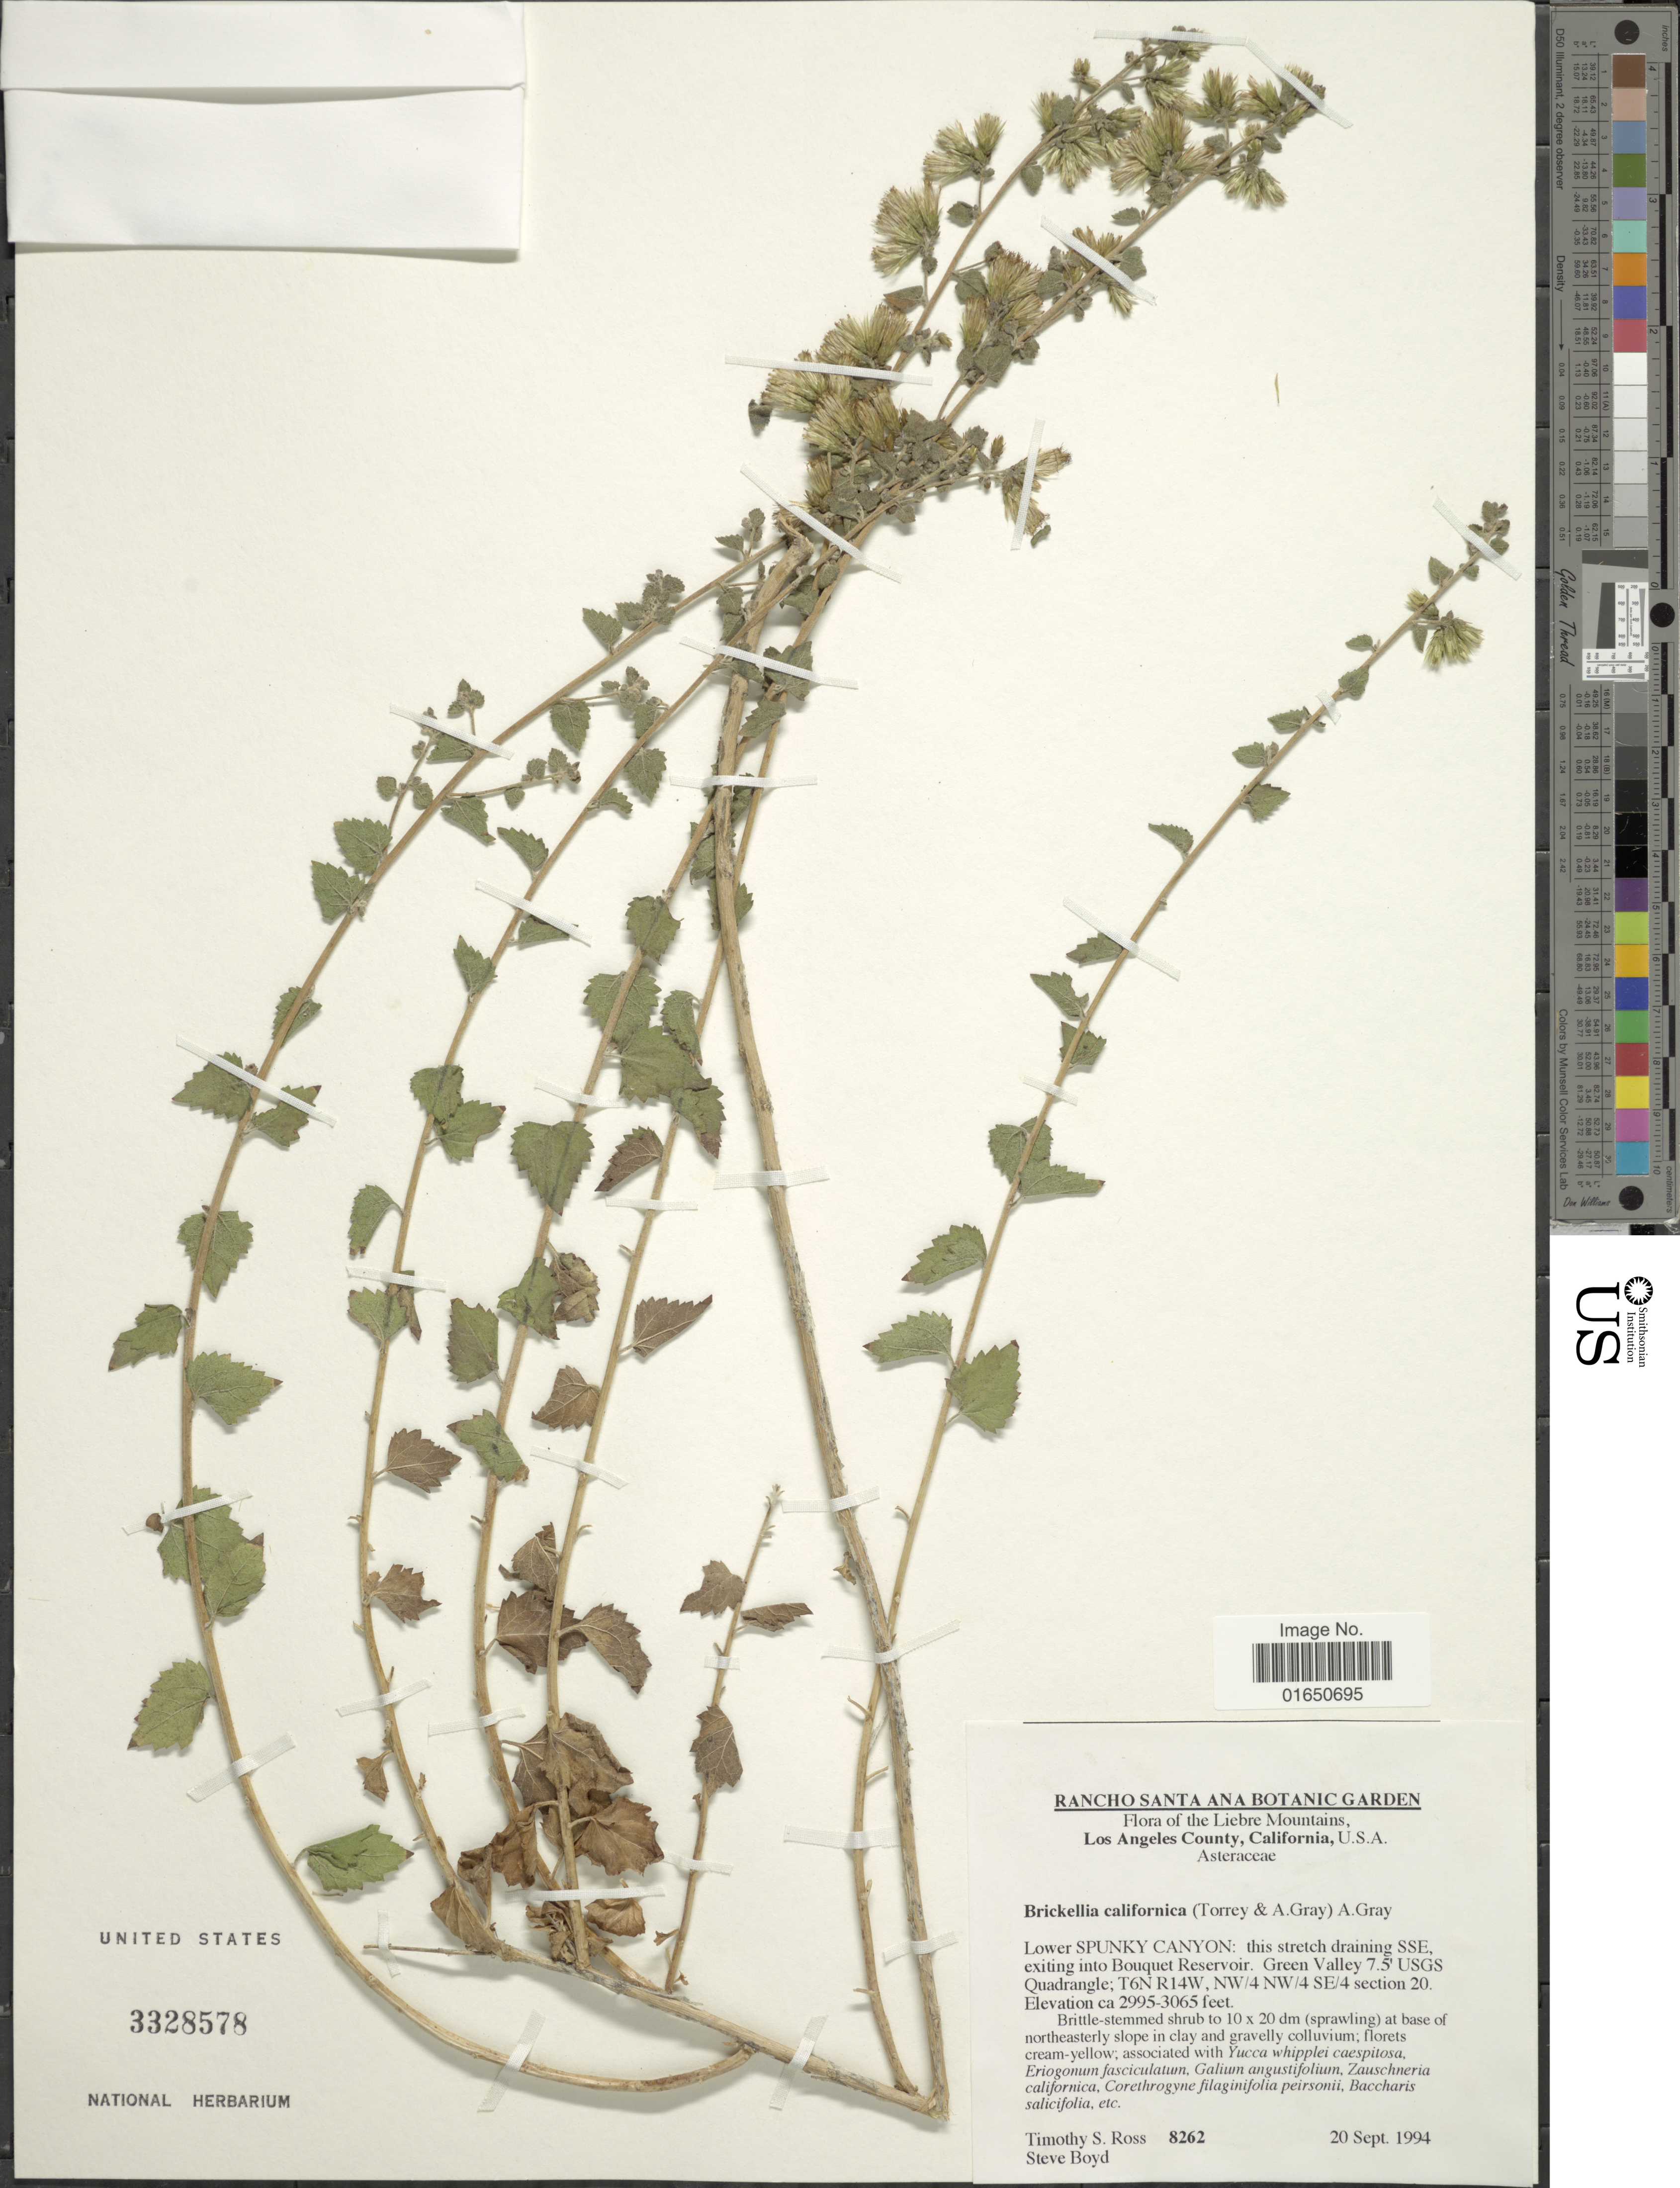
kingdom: Plantae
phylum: Tracheophyta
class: Magnoliopsida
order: Asterales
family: Asteraceae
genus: Brickellia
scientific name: Brickellia californica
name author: (Torr. & A. Gray) A. Gray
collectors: T. Ross & S. Boyd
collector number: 8262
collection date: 1994-09-20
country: United States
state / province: California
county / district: Los Angeles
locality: Liebre Mountains, Los Angeles County. Lower Spunky Canyon: this stretch draining SSE, exiting into Bouquet Reservoir. Green Valley 7.5' USGS Quadrangle; T6N R14W, NW/4 SE/4 section 20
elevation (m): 913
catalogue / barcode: US 3328578